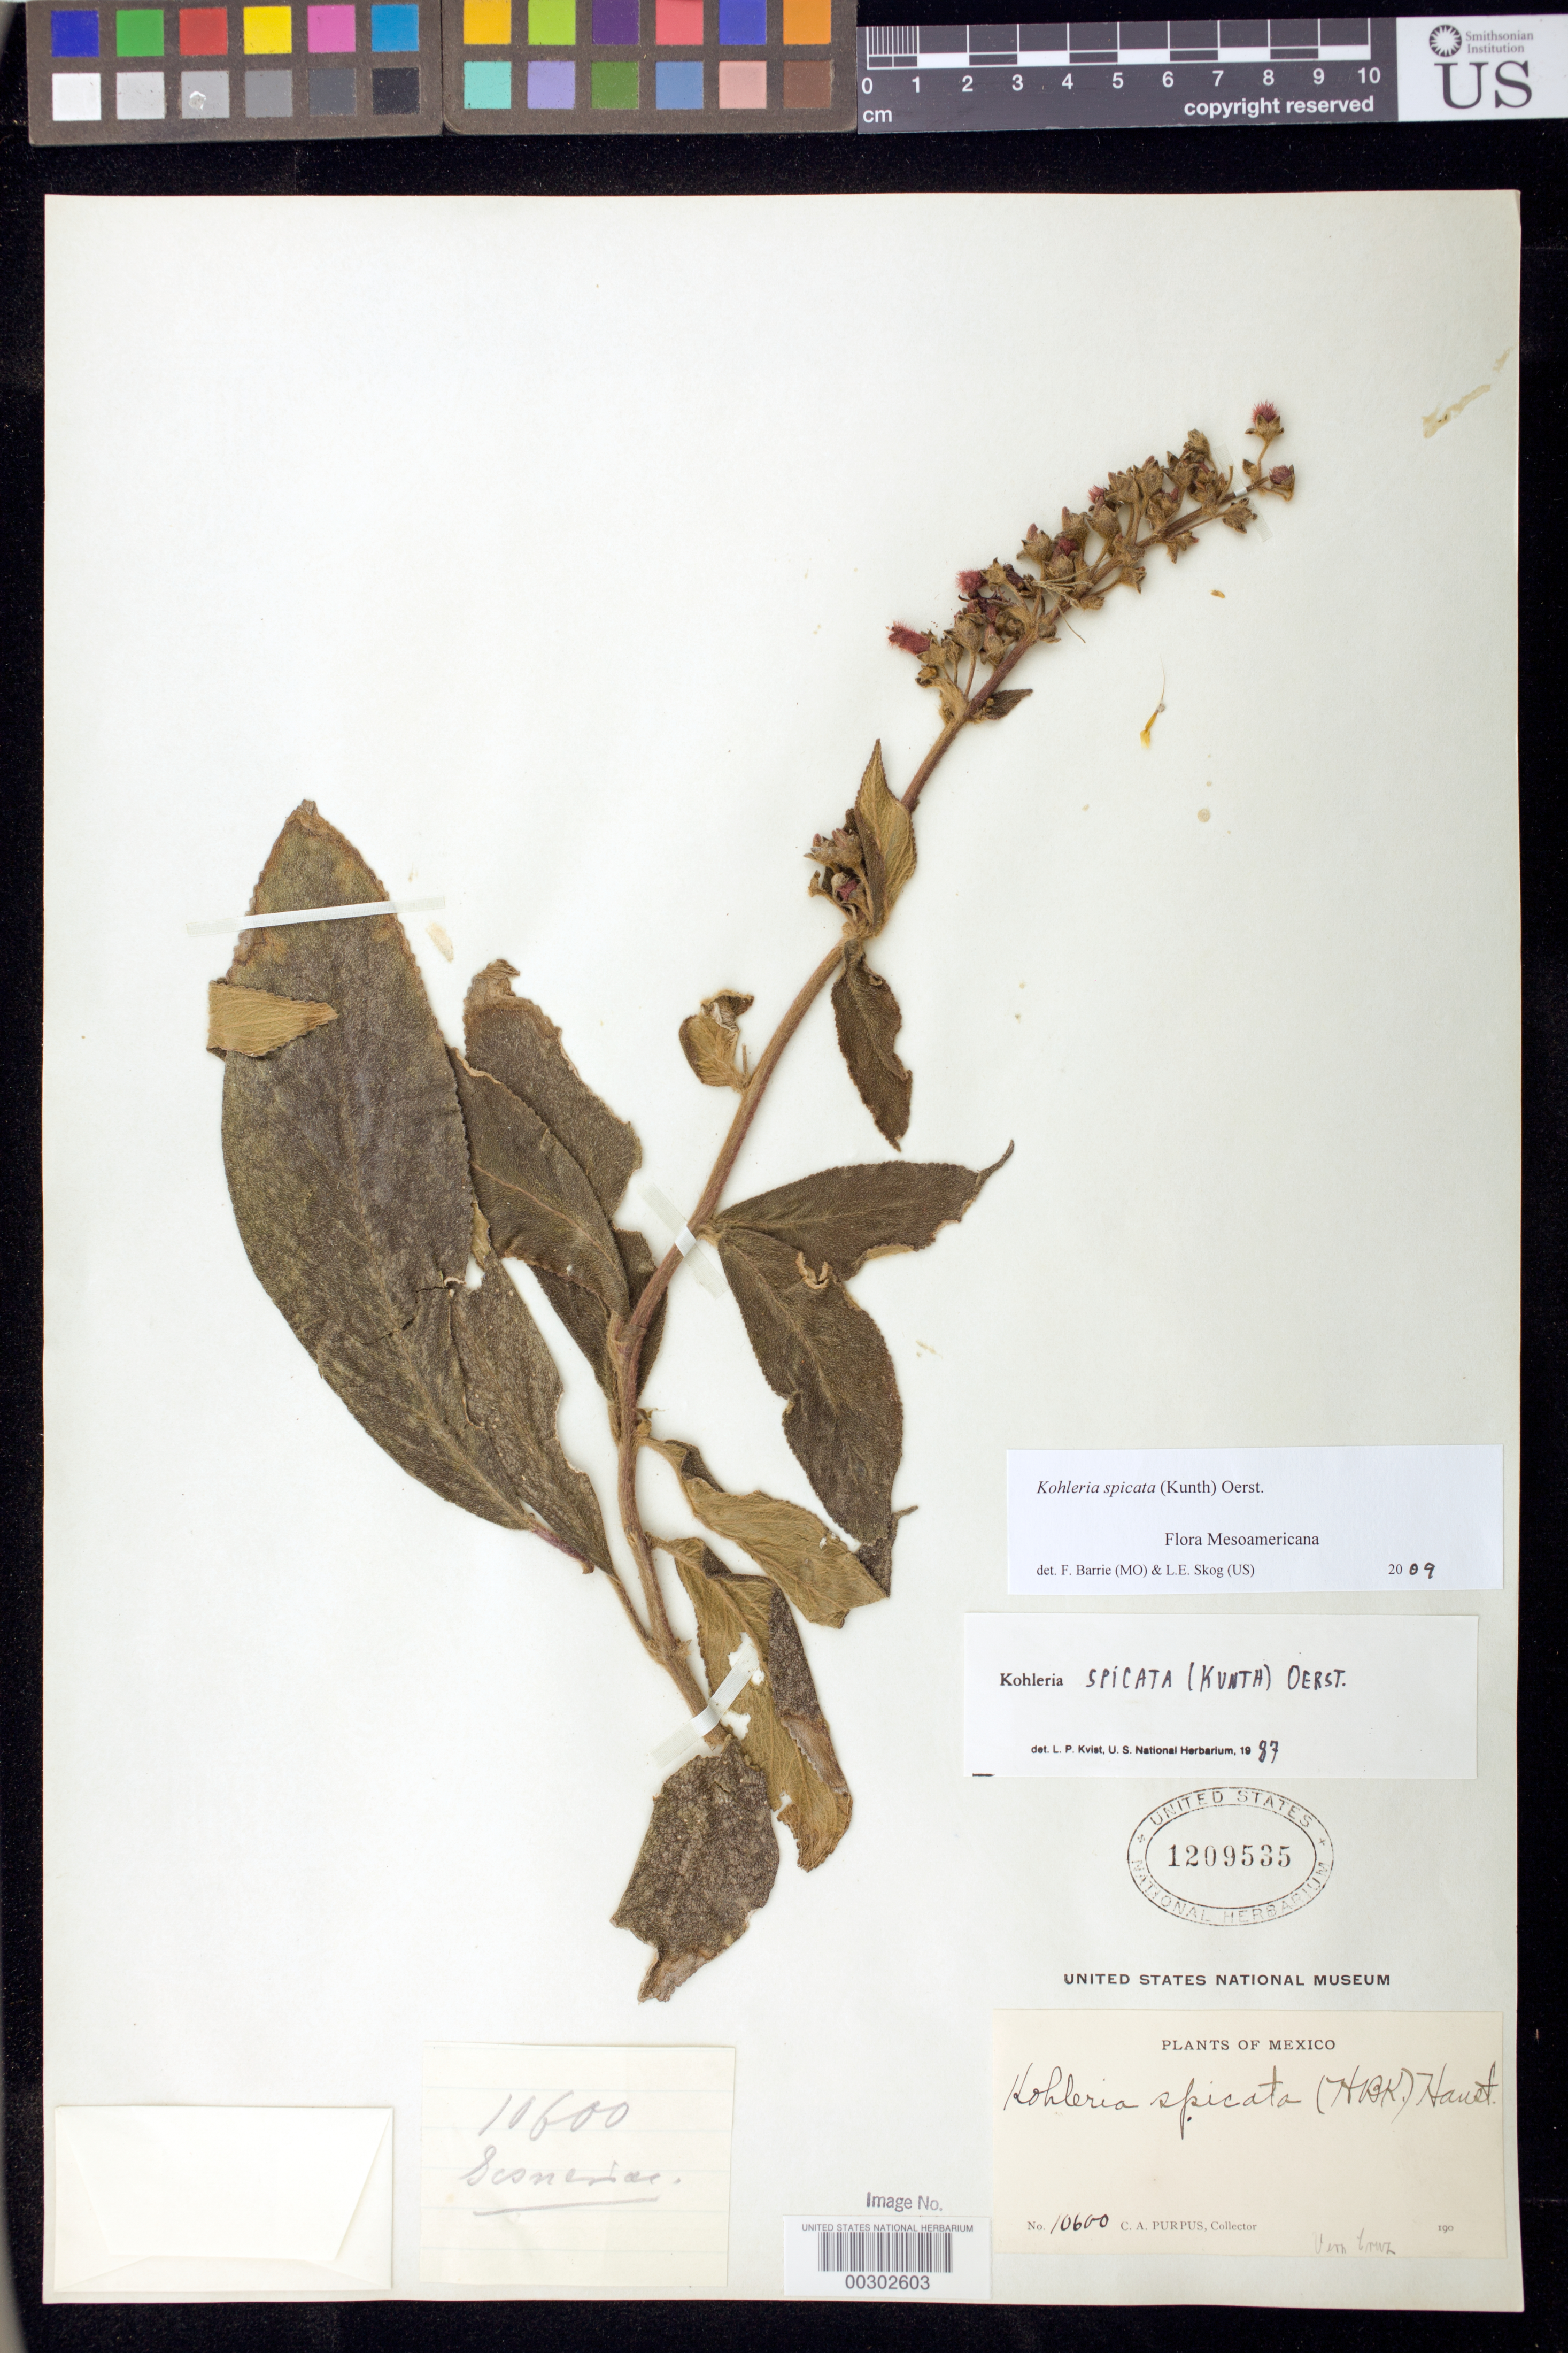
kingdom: Plantae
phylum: Tracheophyta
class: Magnoliopsida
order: Lamiales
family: Gesneriaceae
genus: Kohleria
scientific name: Kohleria spicata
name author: (Kunth) Oerst.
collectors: C. A. Purpus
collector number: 10600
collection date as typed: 190-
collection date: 1900/1909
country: Mexico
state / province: Veracruz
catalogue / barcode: US 1209535